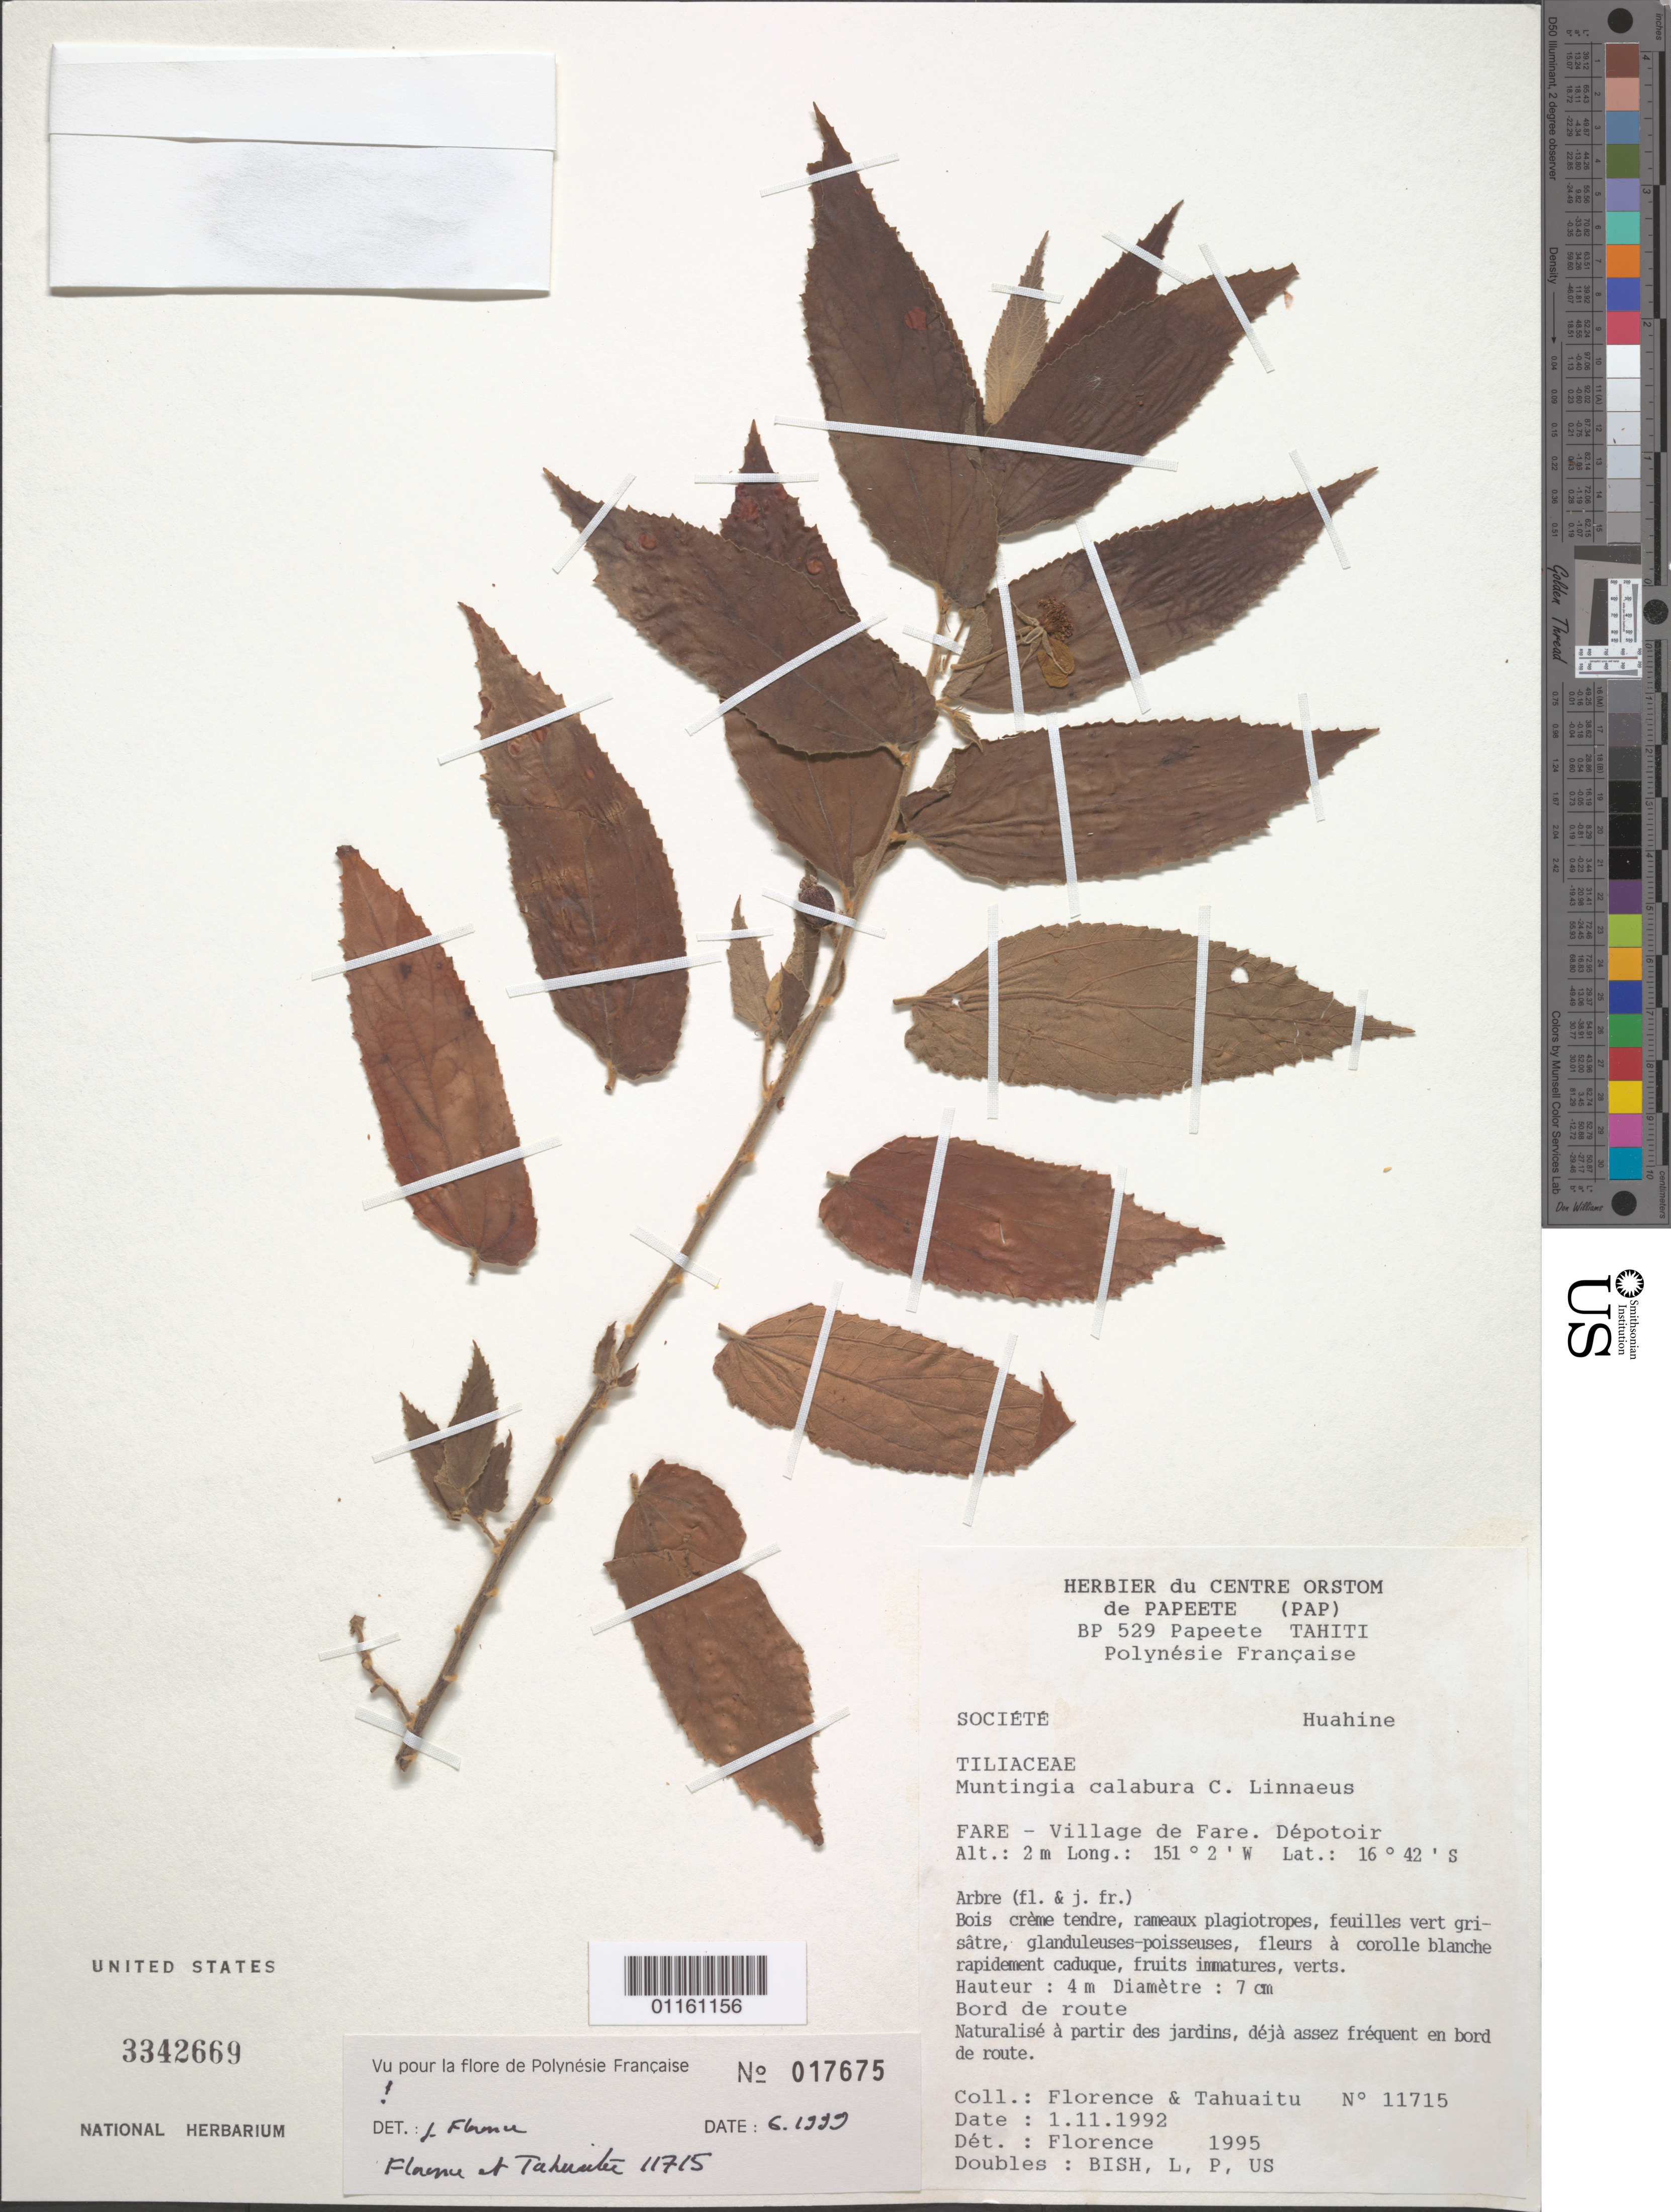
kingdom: Plantae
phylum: Tracheophyta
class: Magnoliopsida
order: Malvales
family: Muntingiaceae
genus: Muntingia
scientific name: Muntingia calabura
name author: L.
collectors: J. Florence & -. Tahuaitu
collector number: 11715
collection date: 1992-11-01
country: French Polynesia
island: Huahine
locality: Fare - Village de Fare. Depotoir.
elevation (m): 2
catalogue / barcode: US 3342669